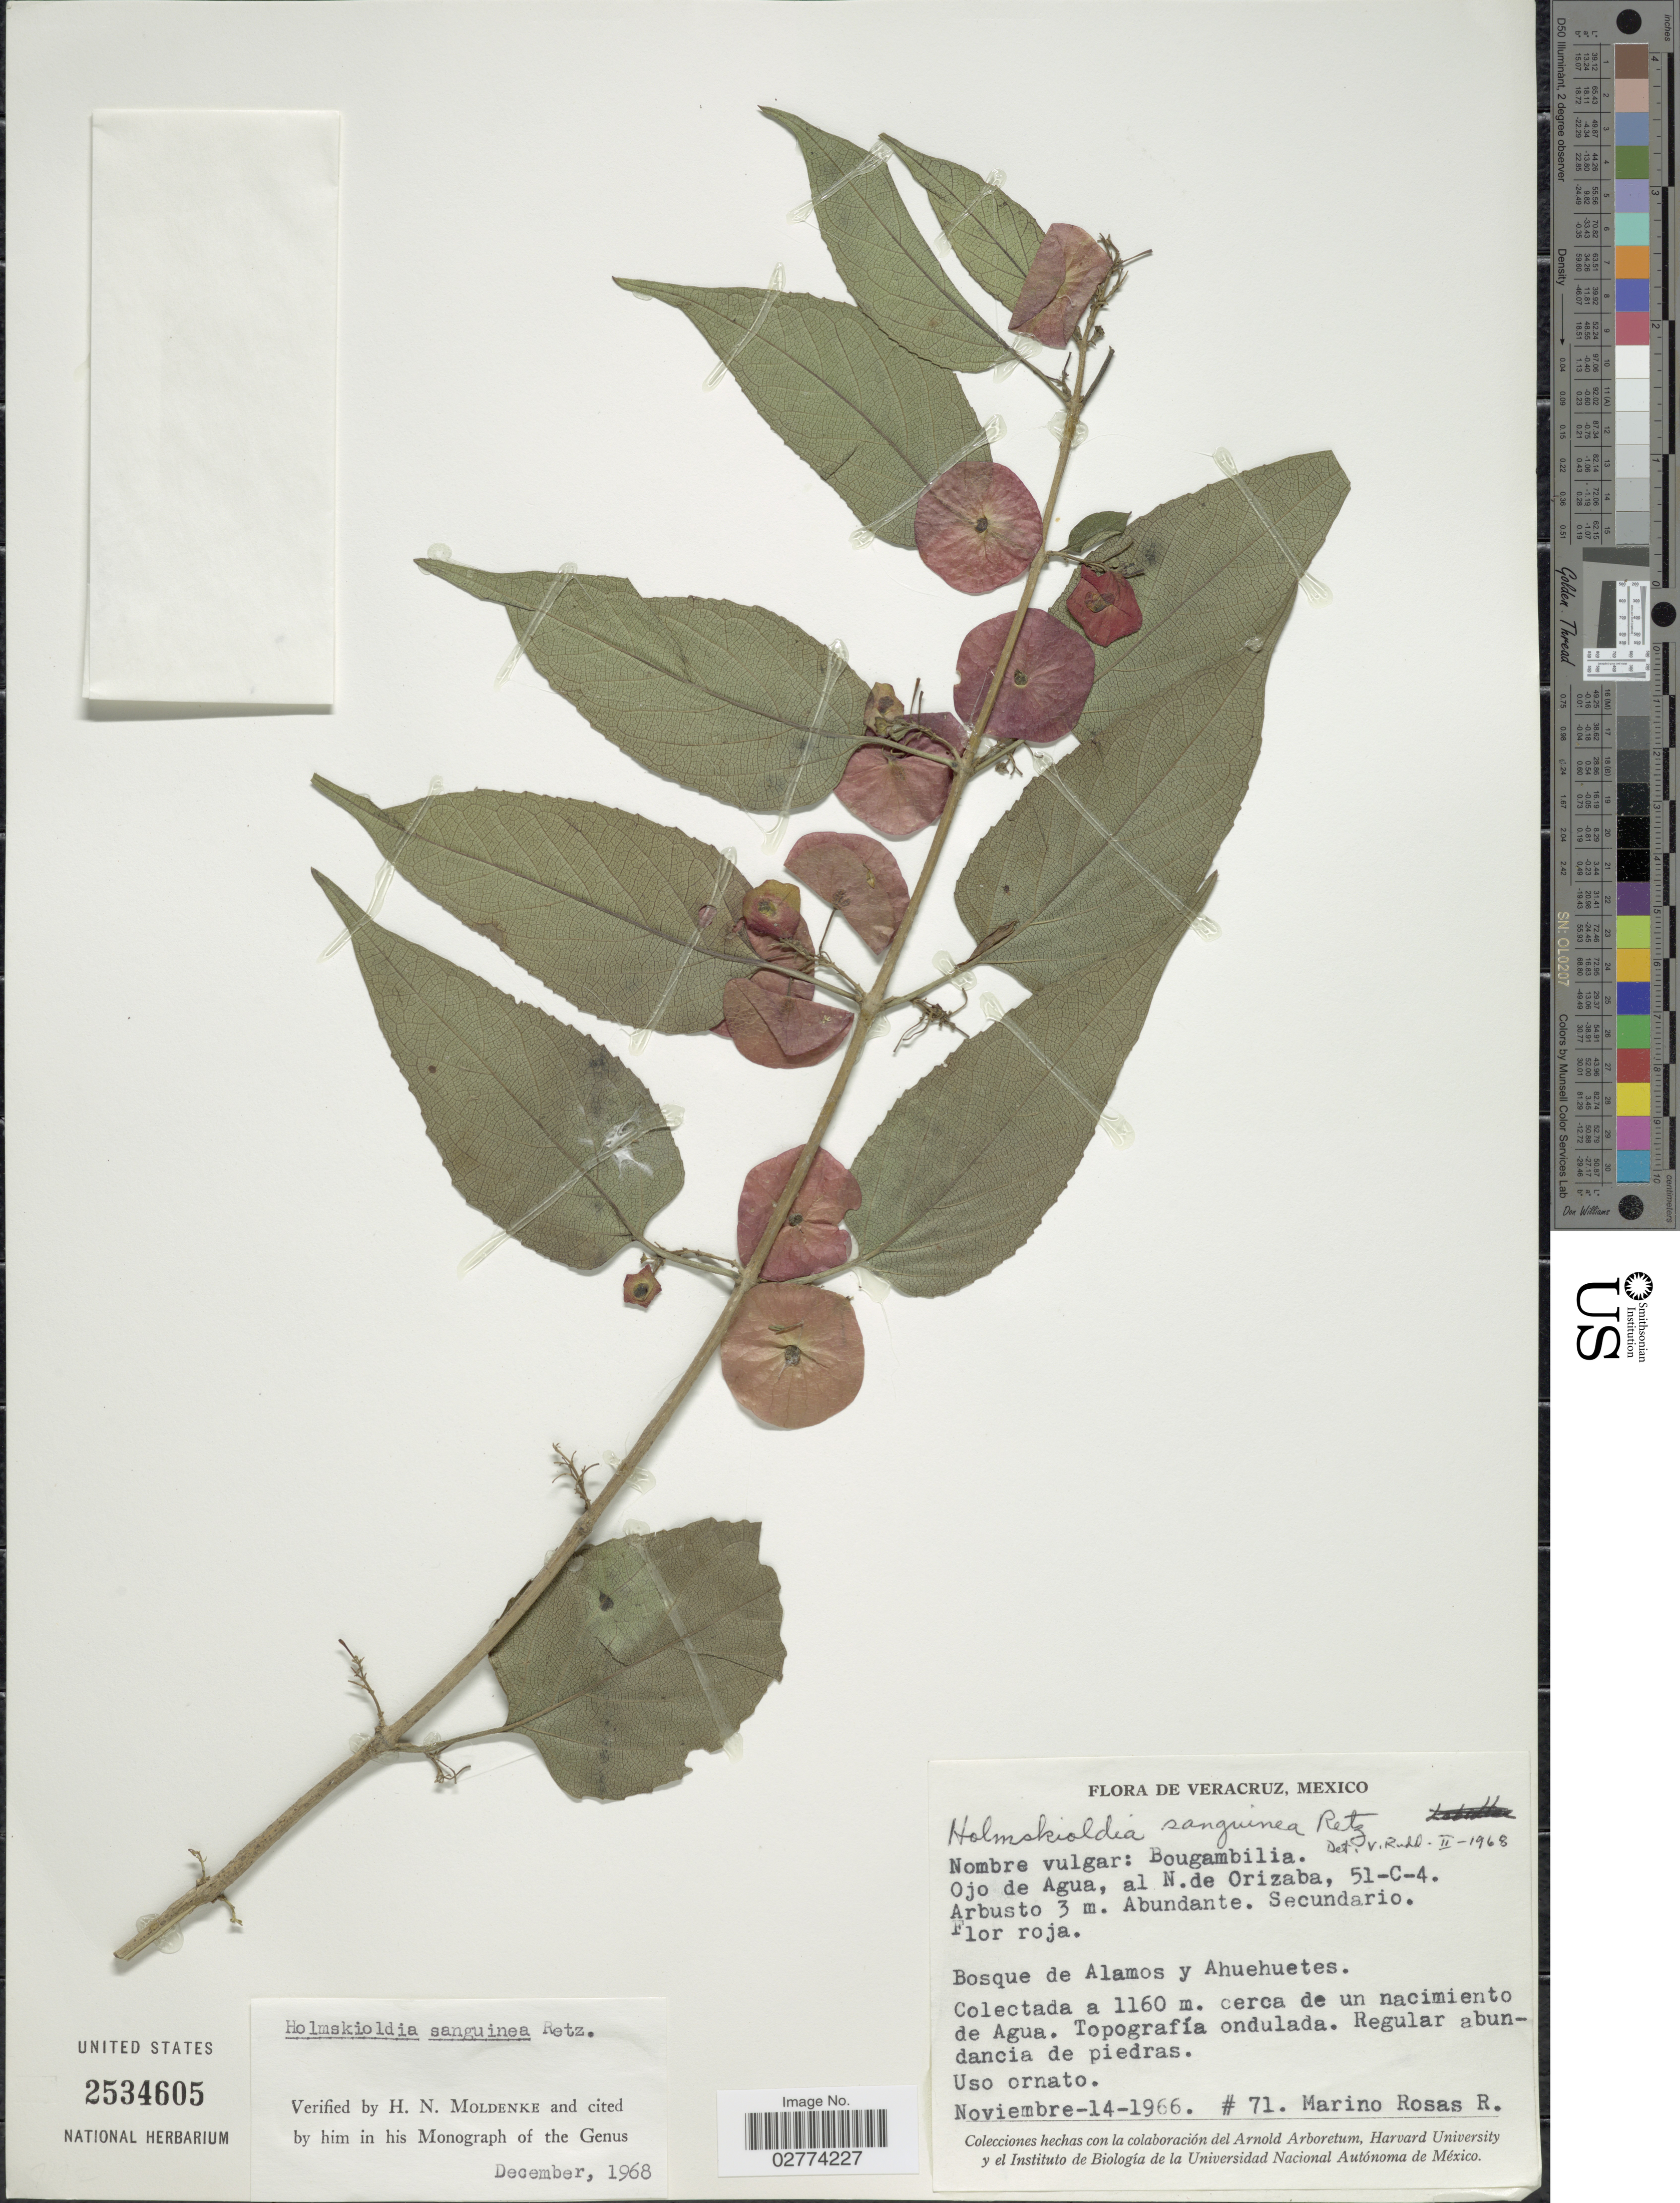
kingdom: Plantae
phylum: Tracheophyta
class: Magnoliopsida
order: Lamiales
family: Lamiaceae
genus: Holmskioldia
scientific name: Holmskioldia sanguinea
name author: Retz.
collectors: M. Rosas R.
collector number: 71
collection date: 1966-11-14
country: Mexico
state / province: Veracruz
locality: Veracruz. Ojo de Agua, al N. de Orizaba, 51-C-4. Cerca de un nacimiento de Agua. Bosque de Alamos y Ahuehuetes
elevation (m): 1160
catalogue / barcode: US 2534605